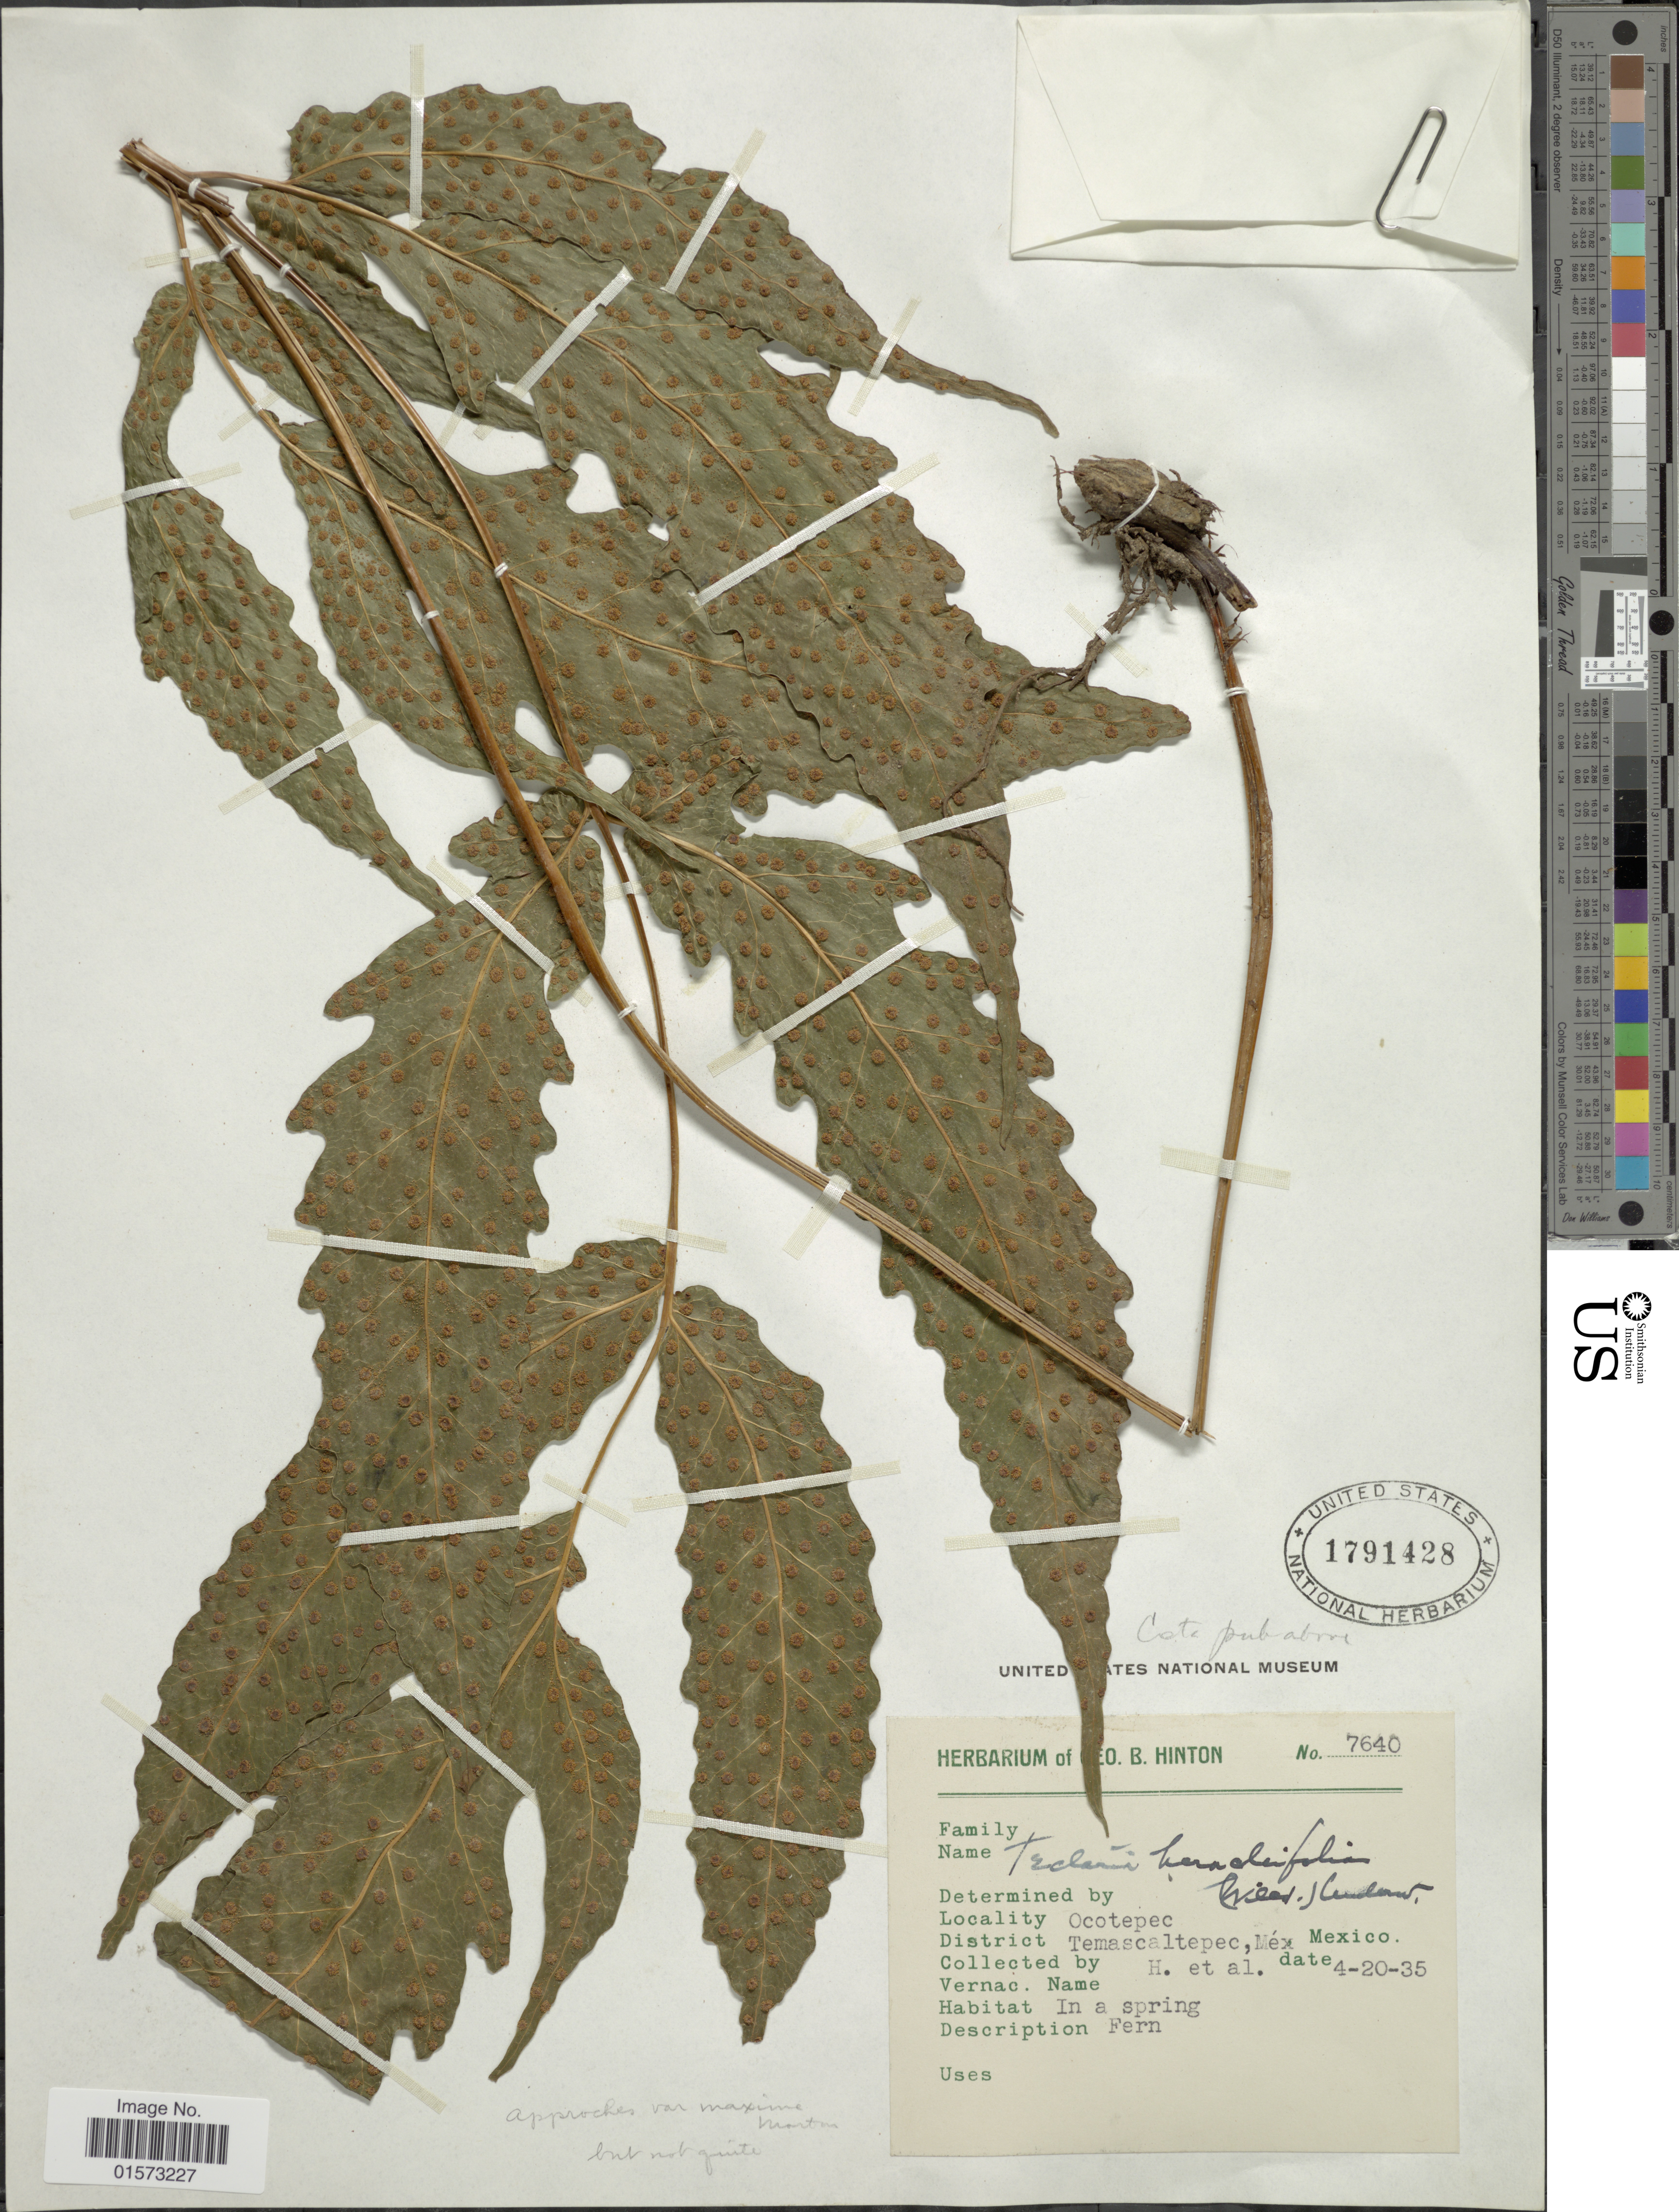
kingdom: Plantae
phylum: Tracheophyta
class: Polypodiopsida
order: Polypodiales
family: Tectariaceae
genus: Tectaria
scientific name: Tectaria heracleifolia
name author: (Willd.) Underw.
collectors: G. B. Hinton & et al.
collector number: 7640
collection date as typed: Transcribed d/m/y: 20/4/35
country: Mexico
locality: Ocotepec. Temascalteoec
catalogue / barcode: US 1791428